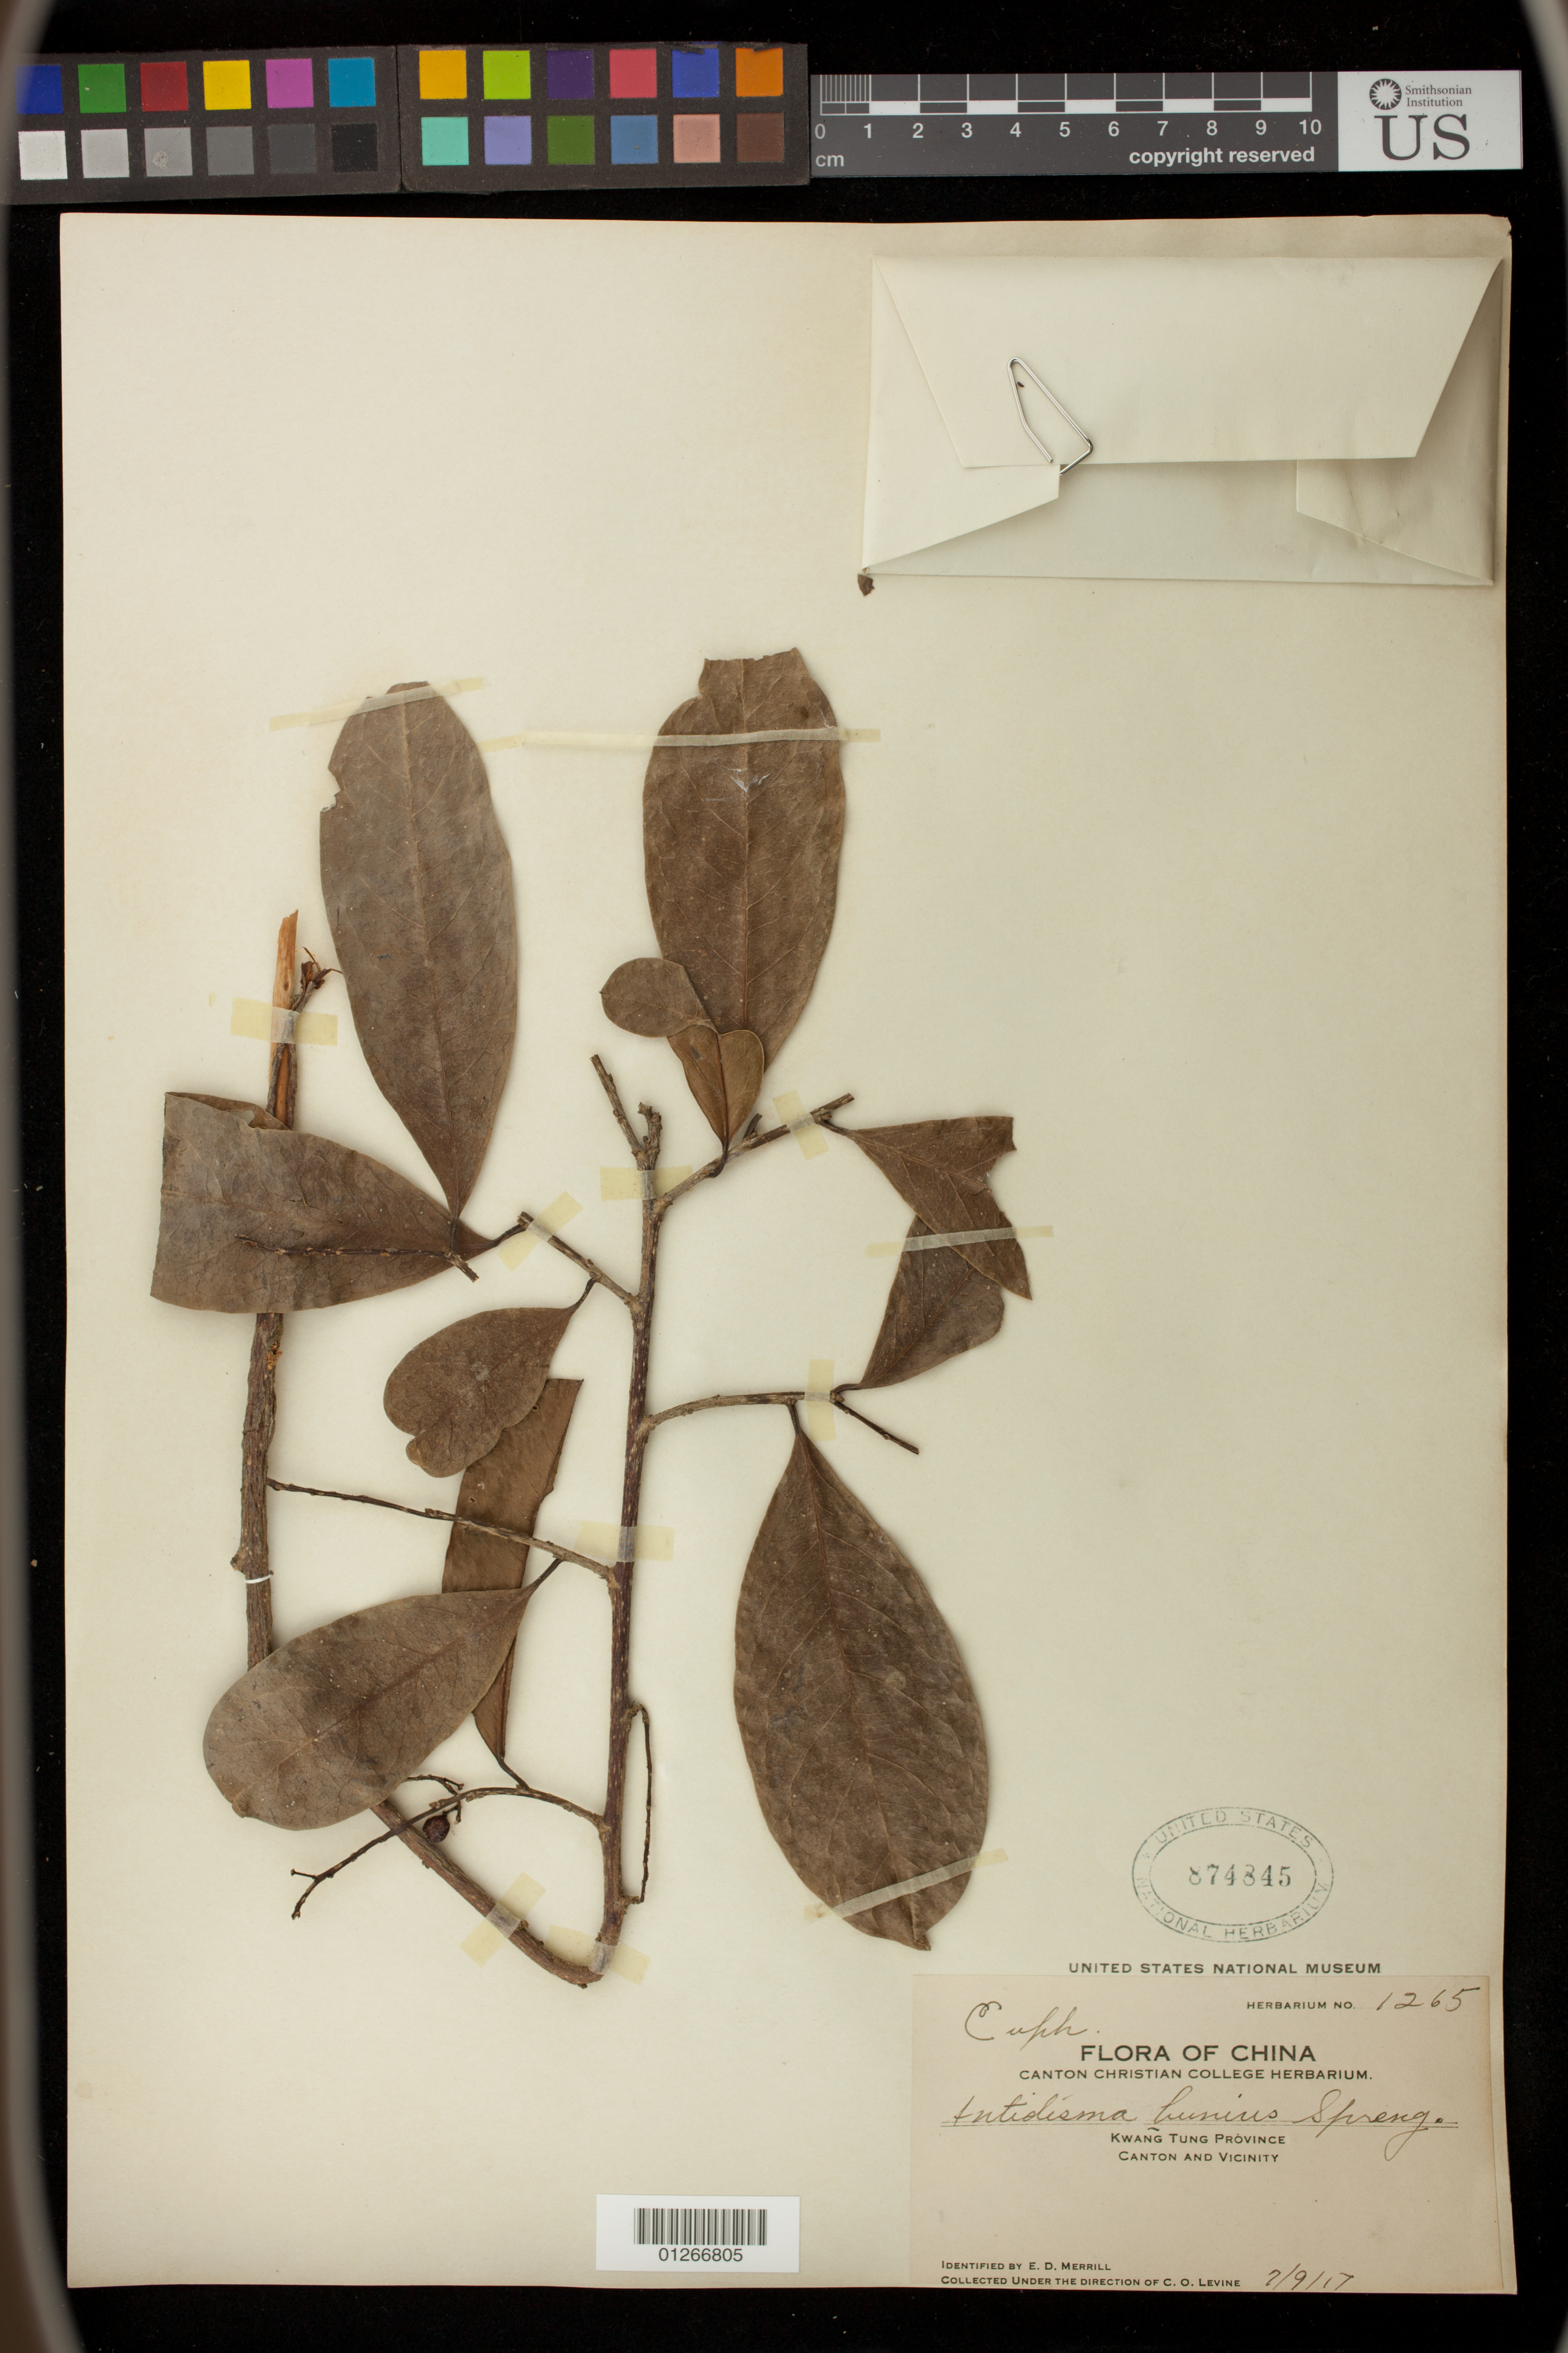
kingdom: Plantae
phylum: Tracheophyta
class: Magnoliopsida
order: Malpighiales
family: Phyllanthaceae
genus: Antidesma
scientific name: Antidesma bunius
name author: (L.) Spreng.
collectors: C. O. Levine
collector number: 1265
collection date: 1917-07-09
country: China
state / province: Guangdong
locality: Canton and Vicinity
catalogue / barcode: US 874845